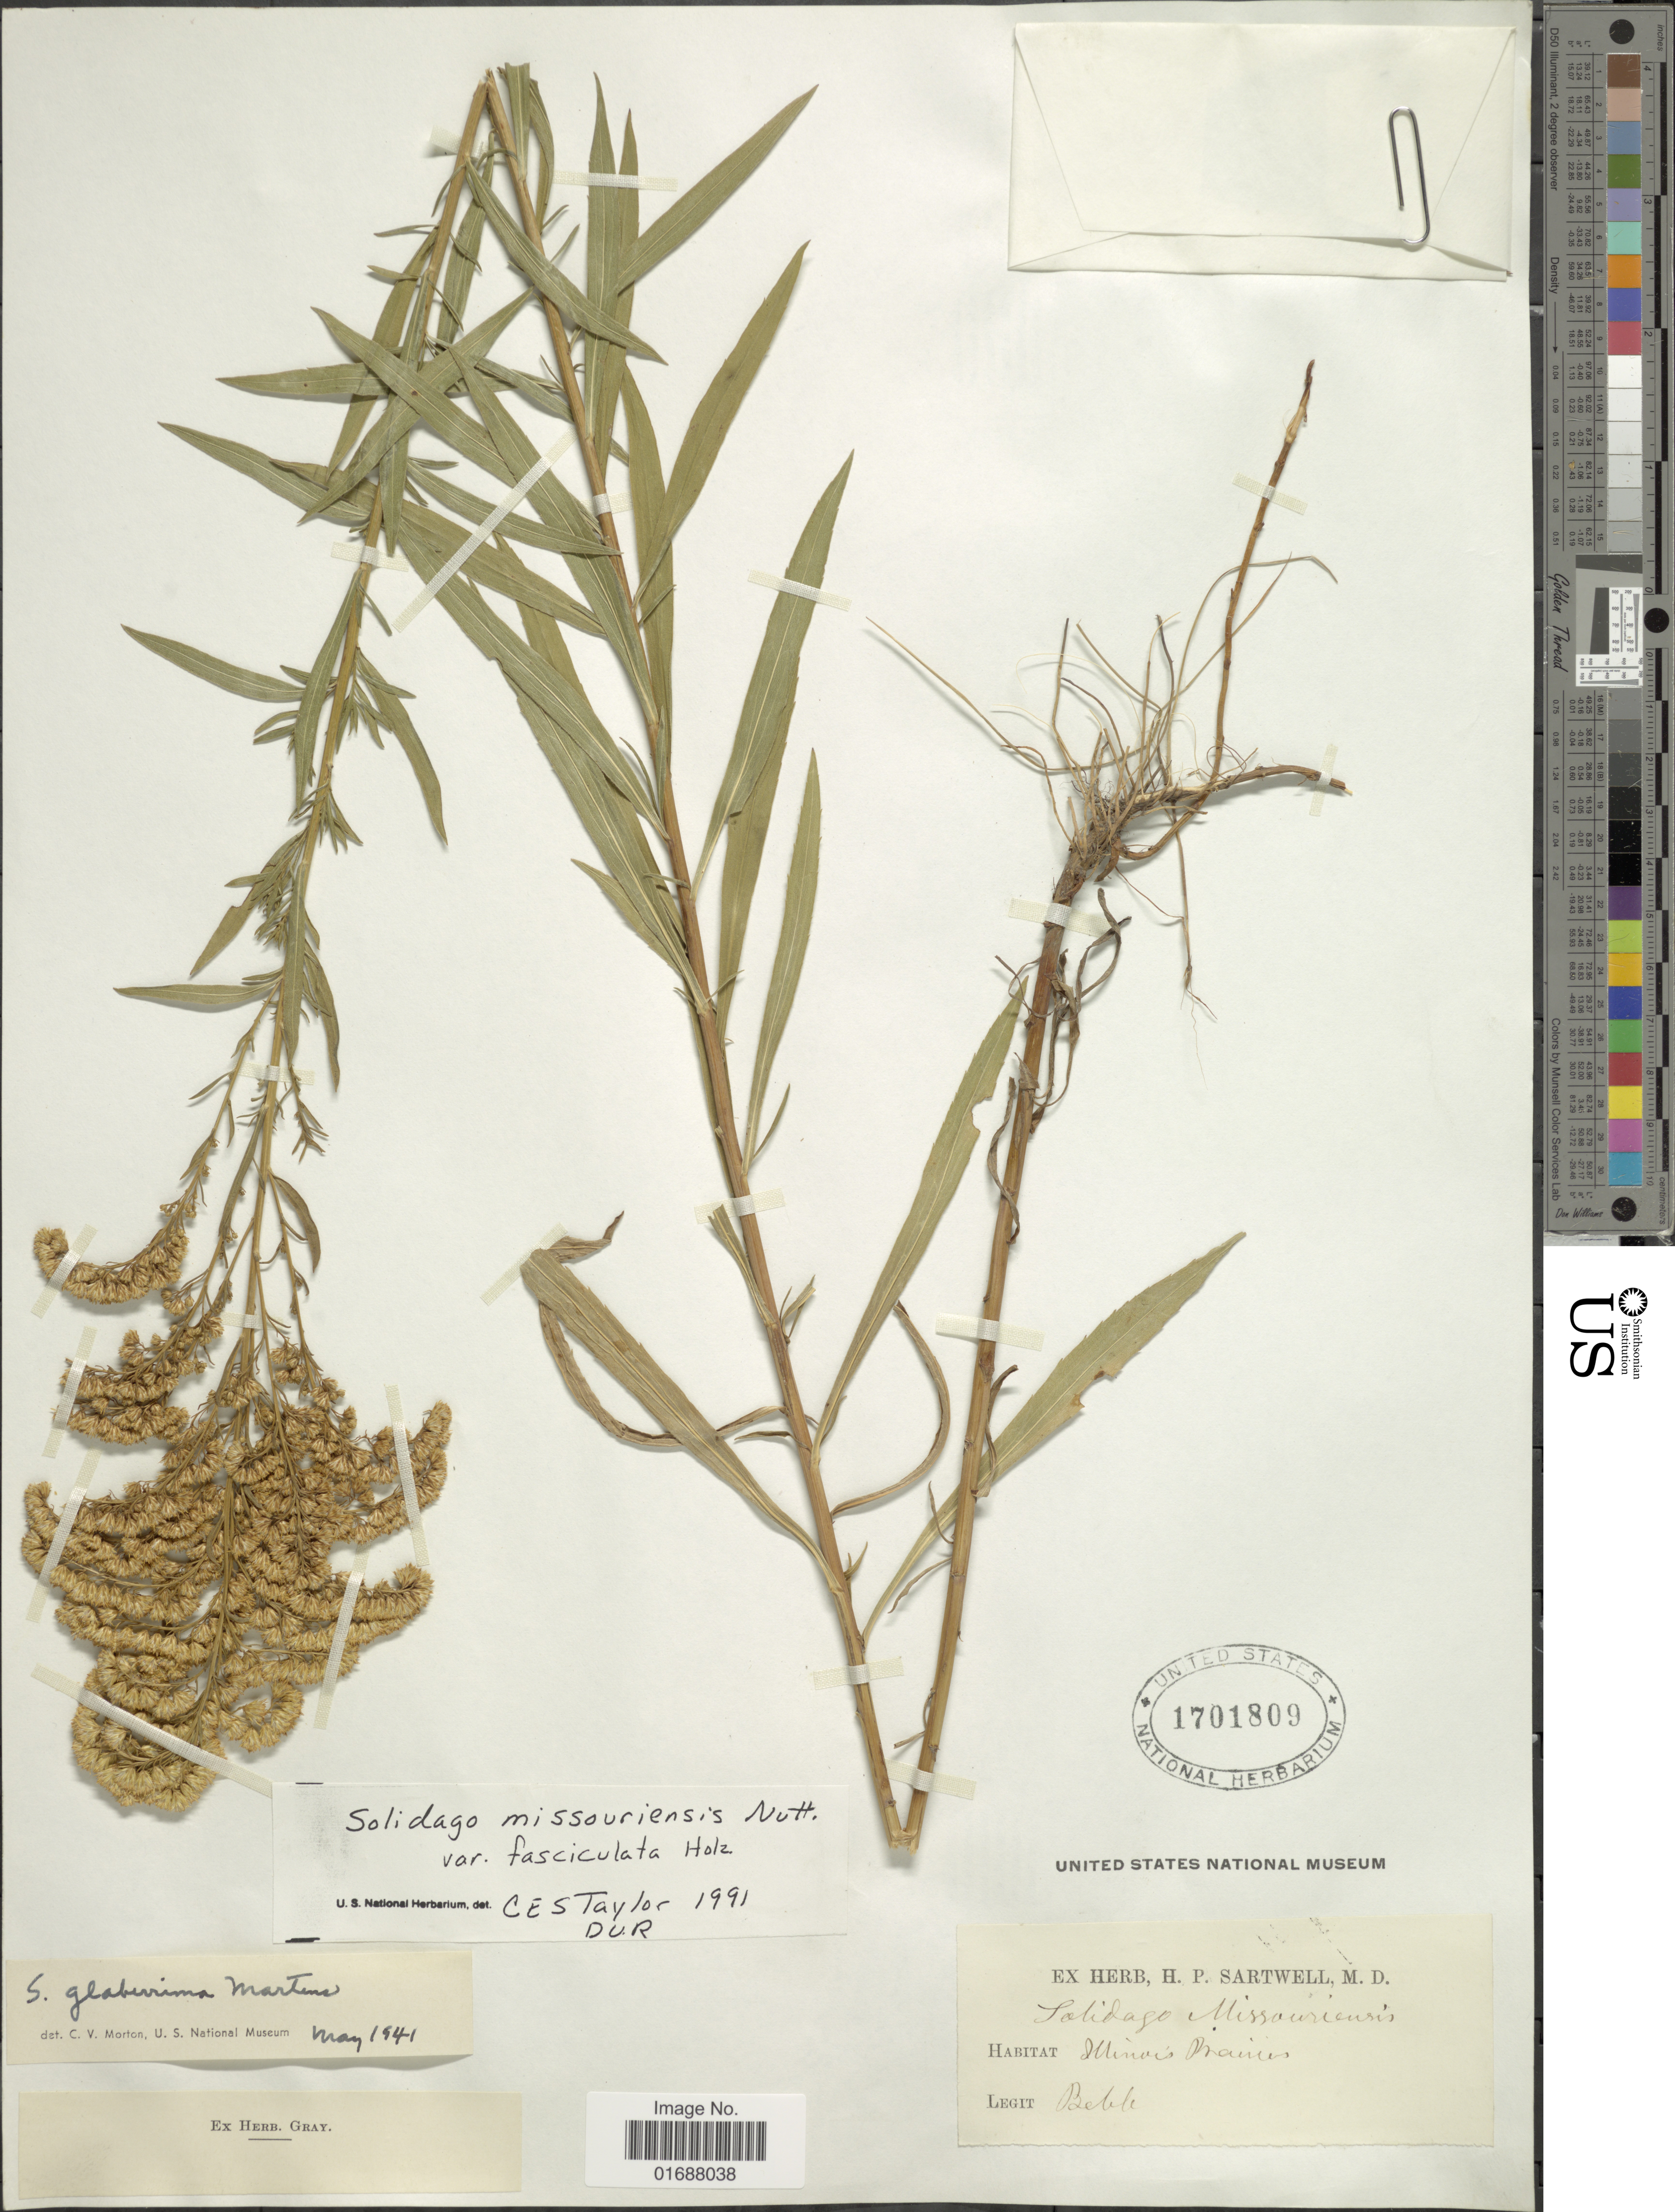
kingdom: Plantae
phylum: Tracheophyta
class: Magnoliopsida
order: Asterales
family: Asteraceae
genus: Solidago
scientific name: Solidago missouriensis var. fasciculata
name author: Holz.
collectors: Beble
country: United States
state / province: Illinois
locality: Illinois Prairies.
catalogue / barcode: US 1701809